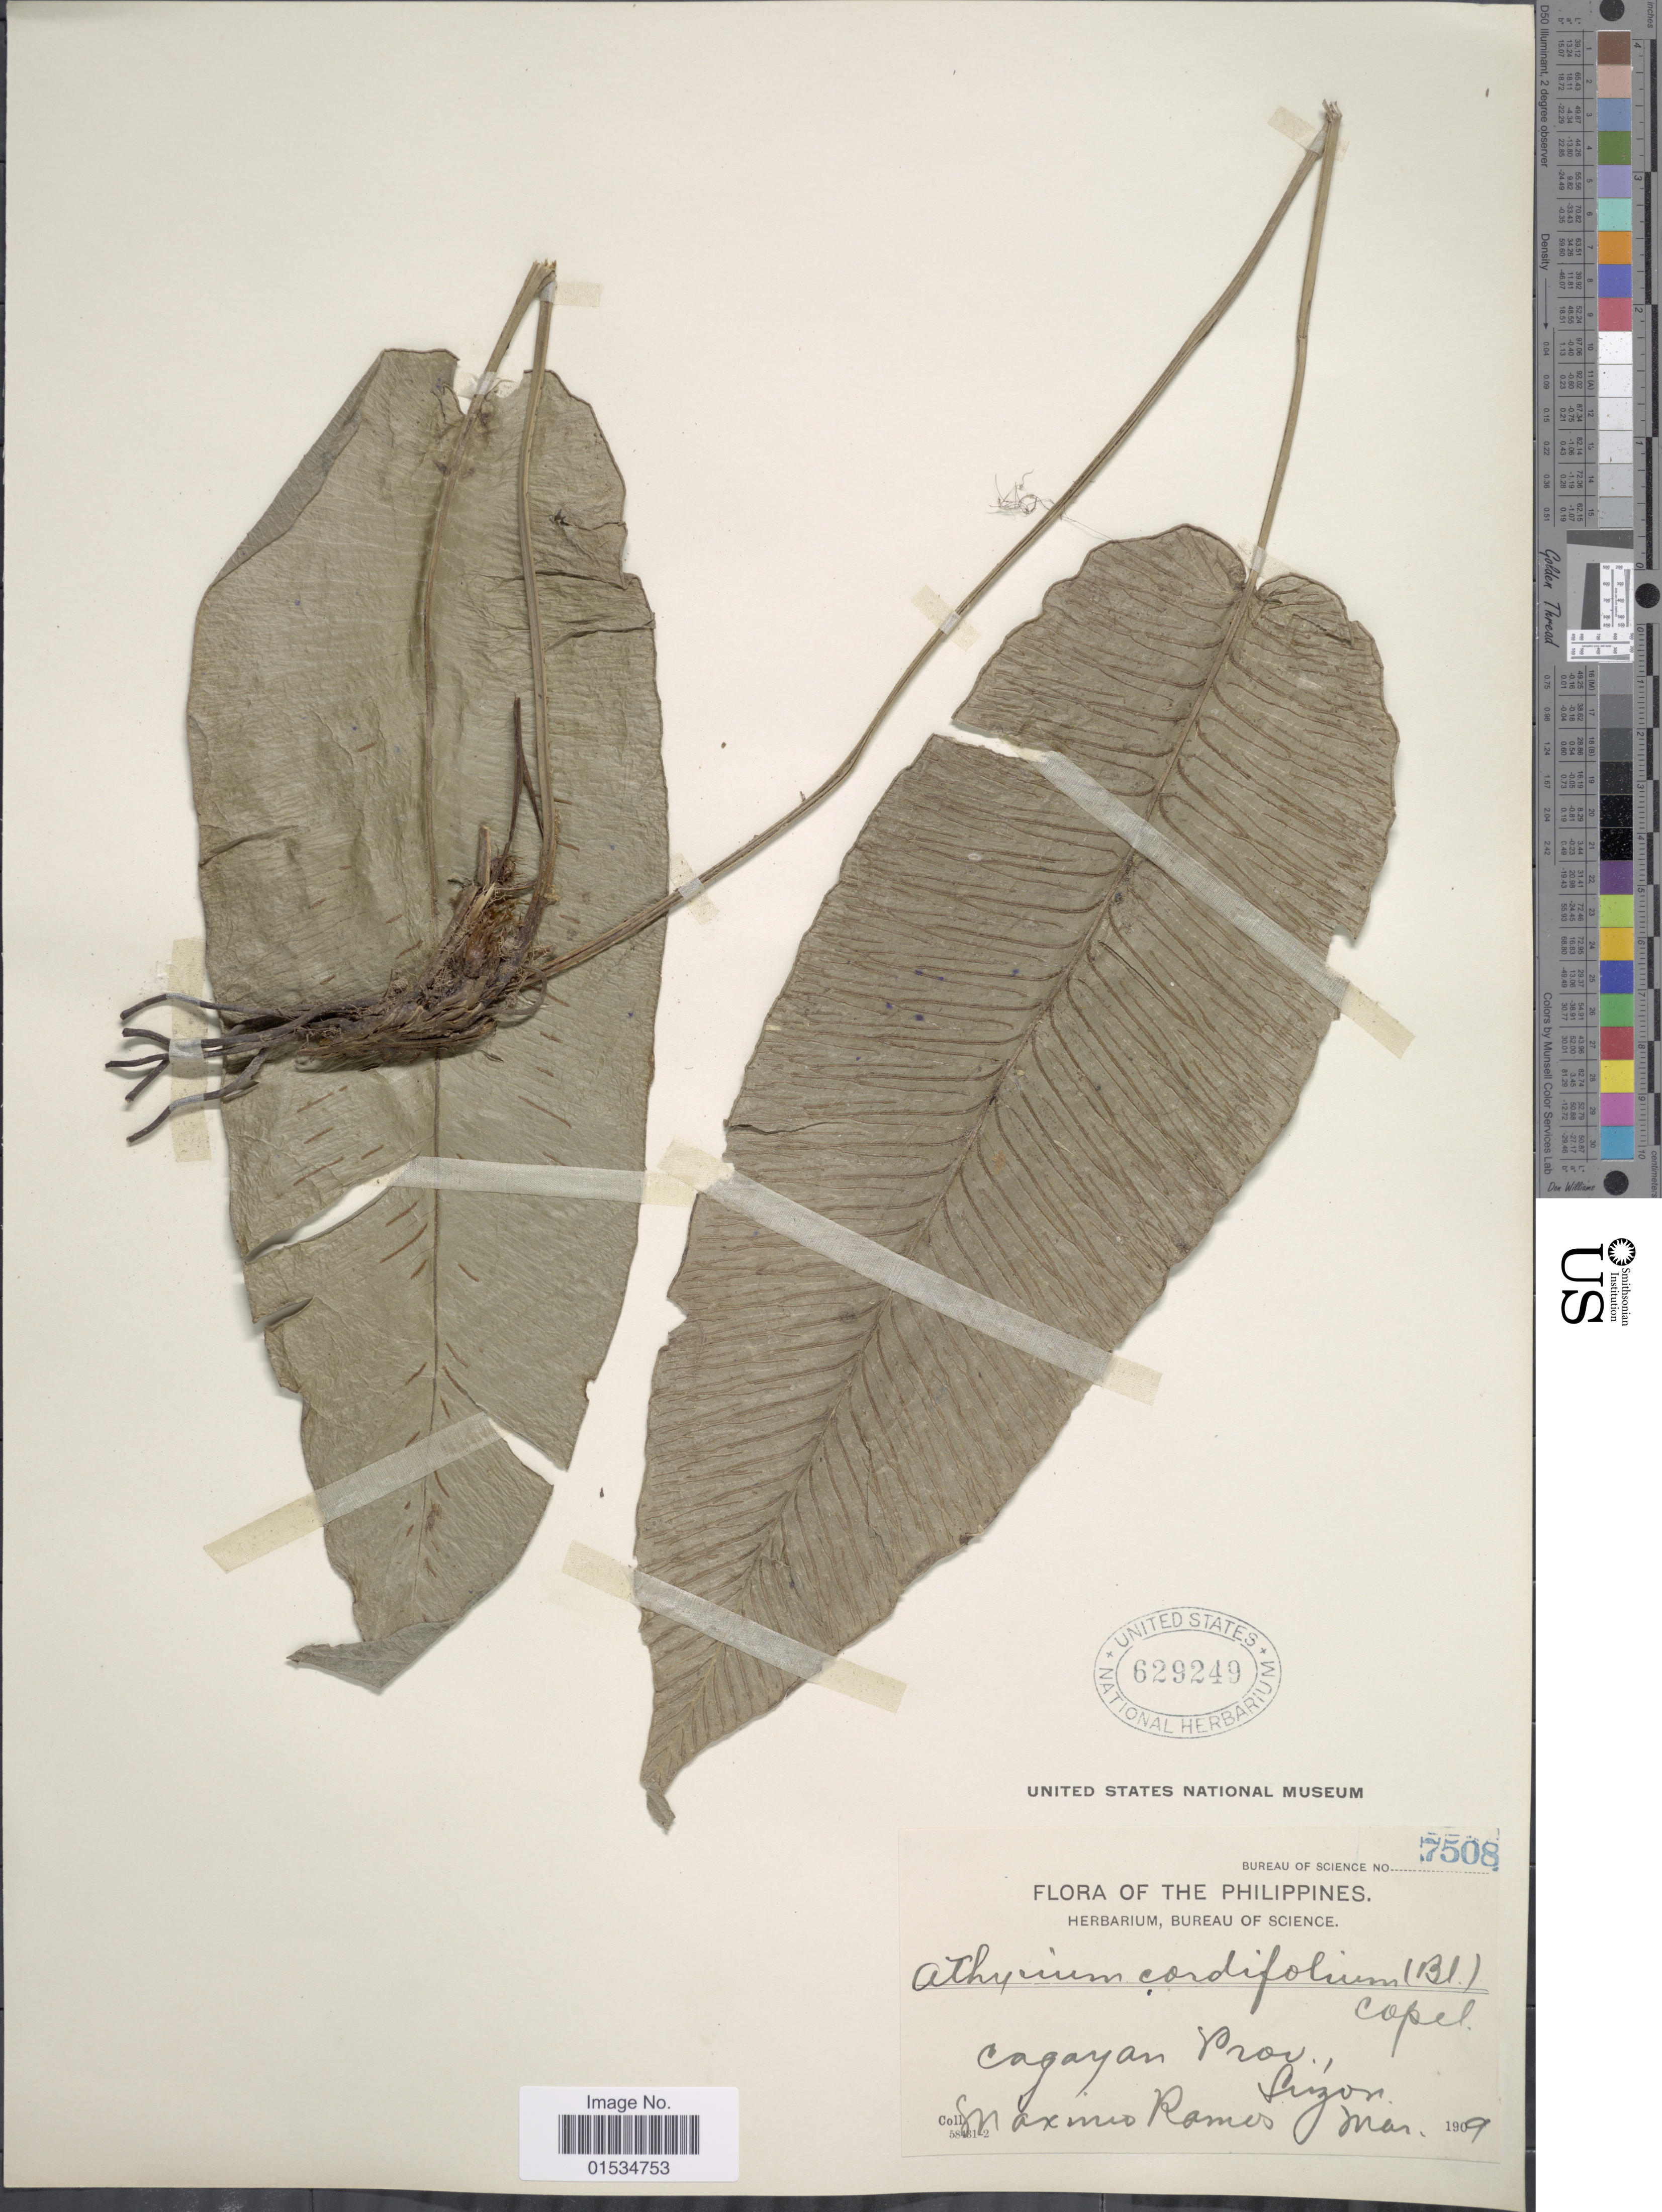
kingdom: Plantae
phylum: Tracheophyta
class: Polypodiopsida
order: Polypodiales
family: Athyriaceae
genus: Diplazium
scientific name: Diplazium cordifolium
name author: Blume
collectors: M. Ramos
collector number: Bureau of Science 7508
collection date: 1909-03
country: Philippines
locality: Cagayan Prov., Luzon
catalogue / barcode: US 629249